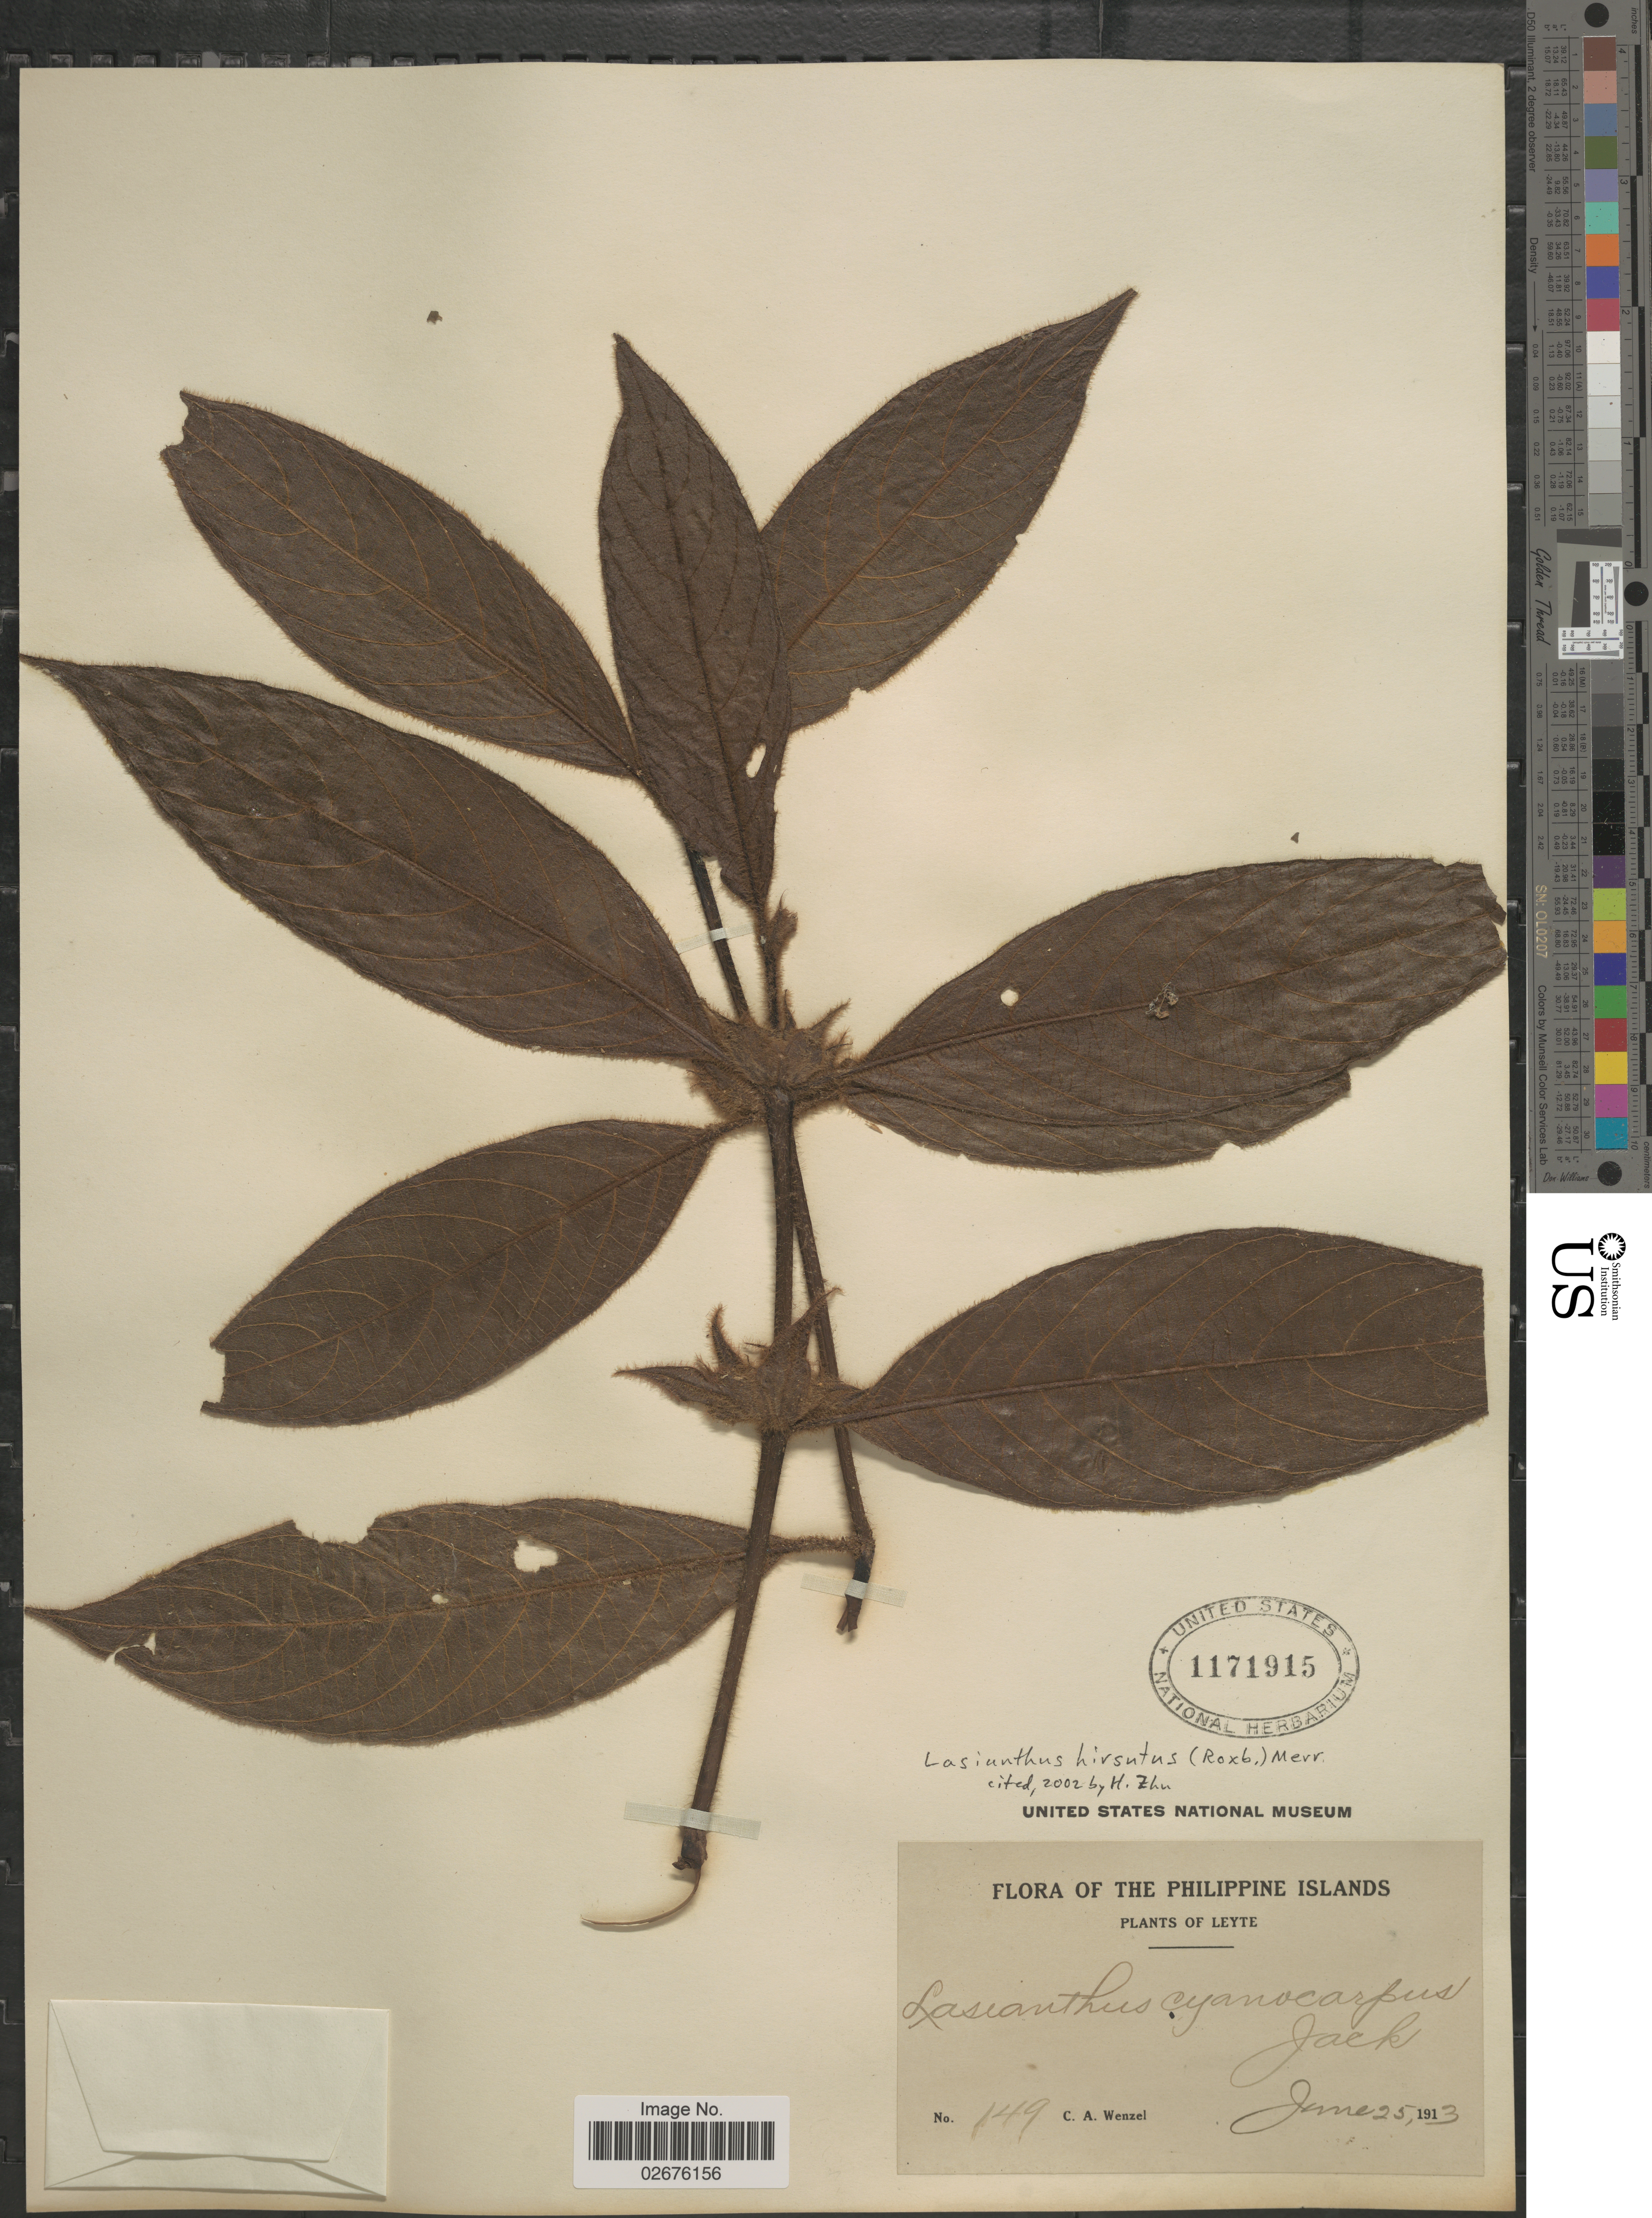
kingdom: Plantae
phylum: Tracheophyta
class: Magnoliopsida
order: Gentianales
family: Rubiaceae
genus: Lasianthus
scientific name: Lasianthus hirsutus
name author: (Roxb.) Merr.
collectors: C. Wenzel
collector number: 149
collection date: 1913-06-25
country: Philippines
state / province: Eastern Visayas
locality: Leyte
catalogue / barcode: US 1171915